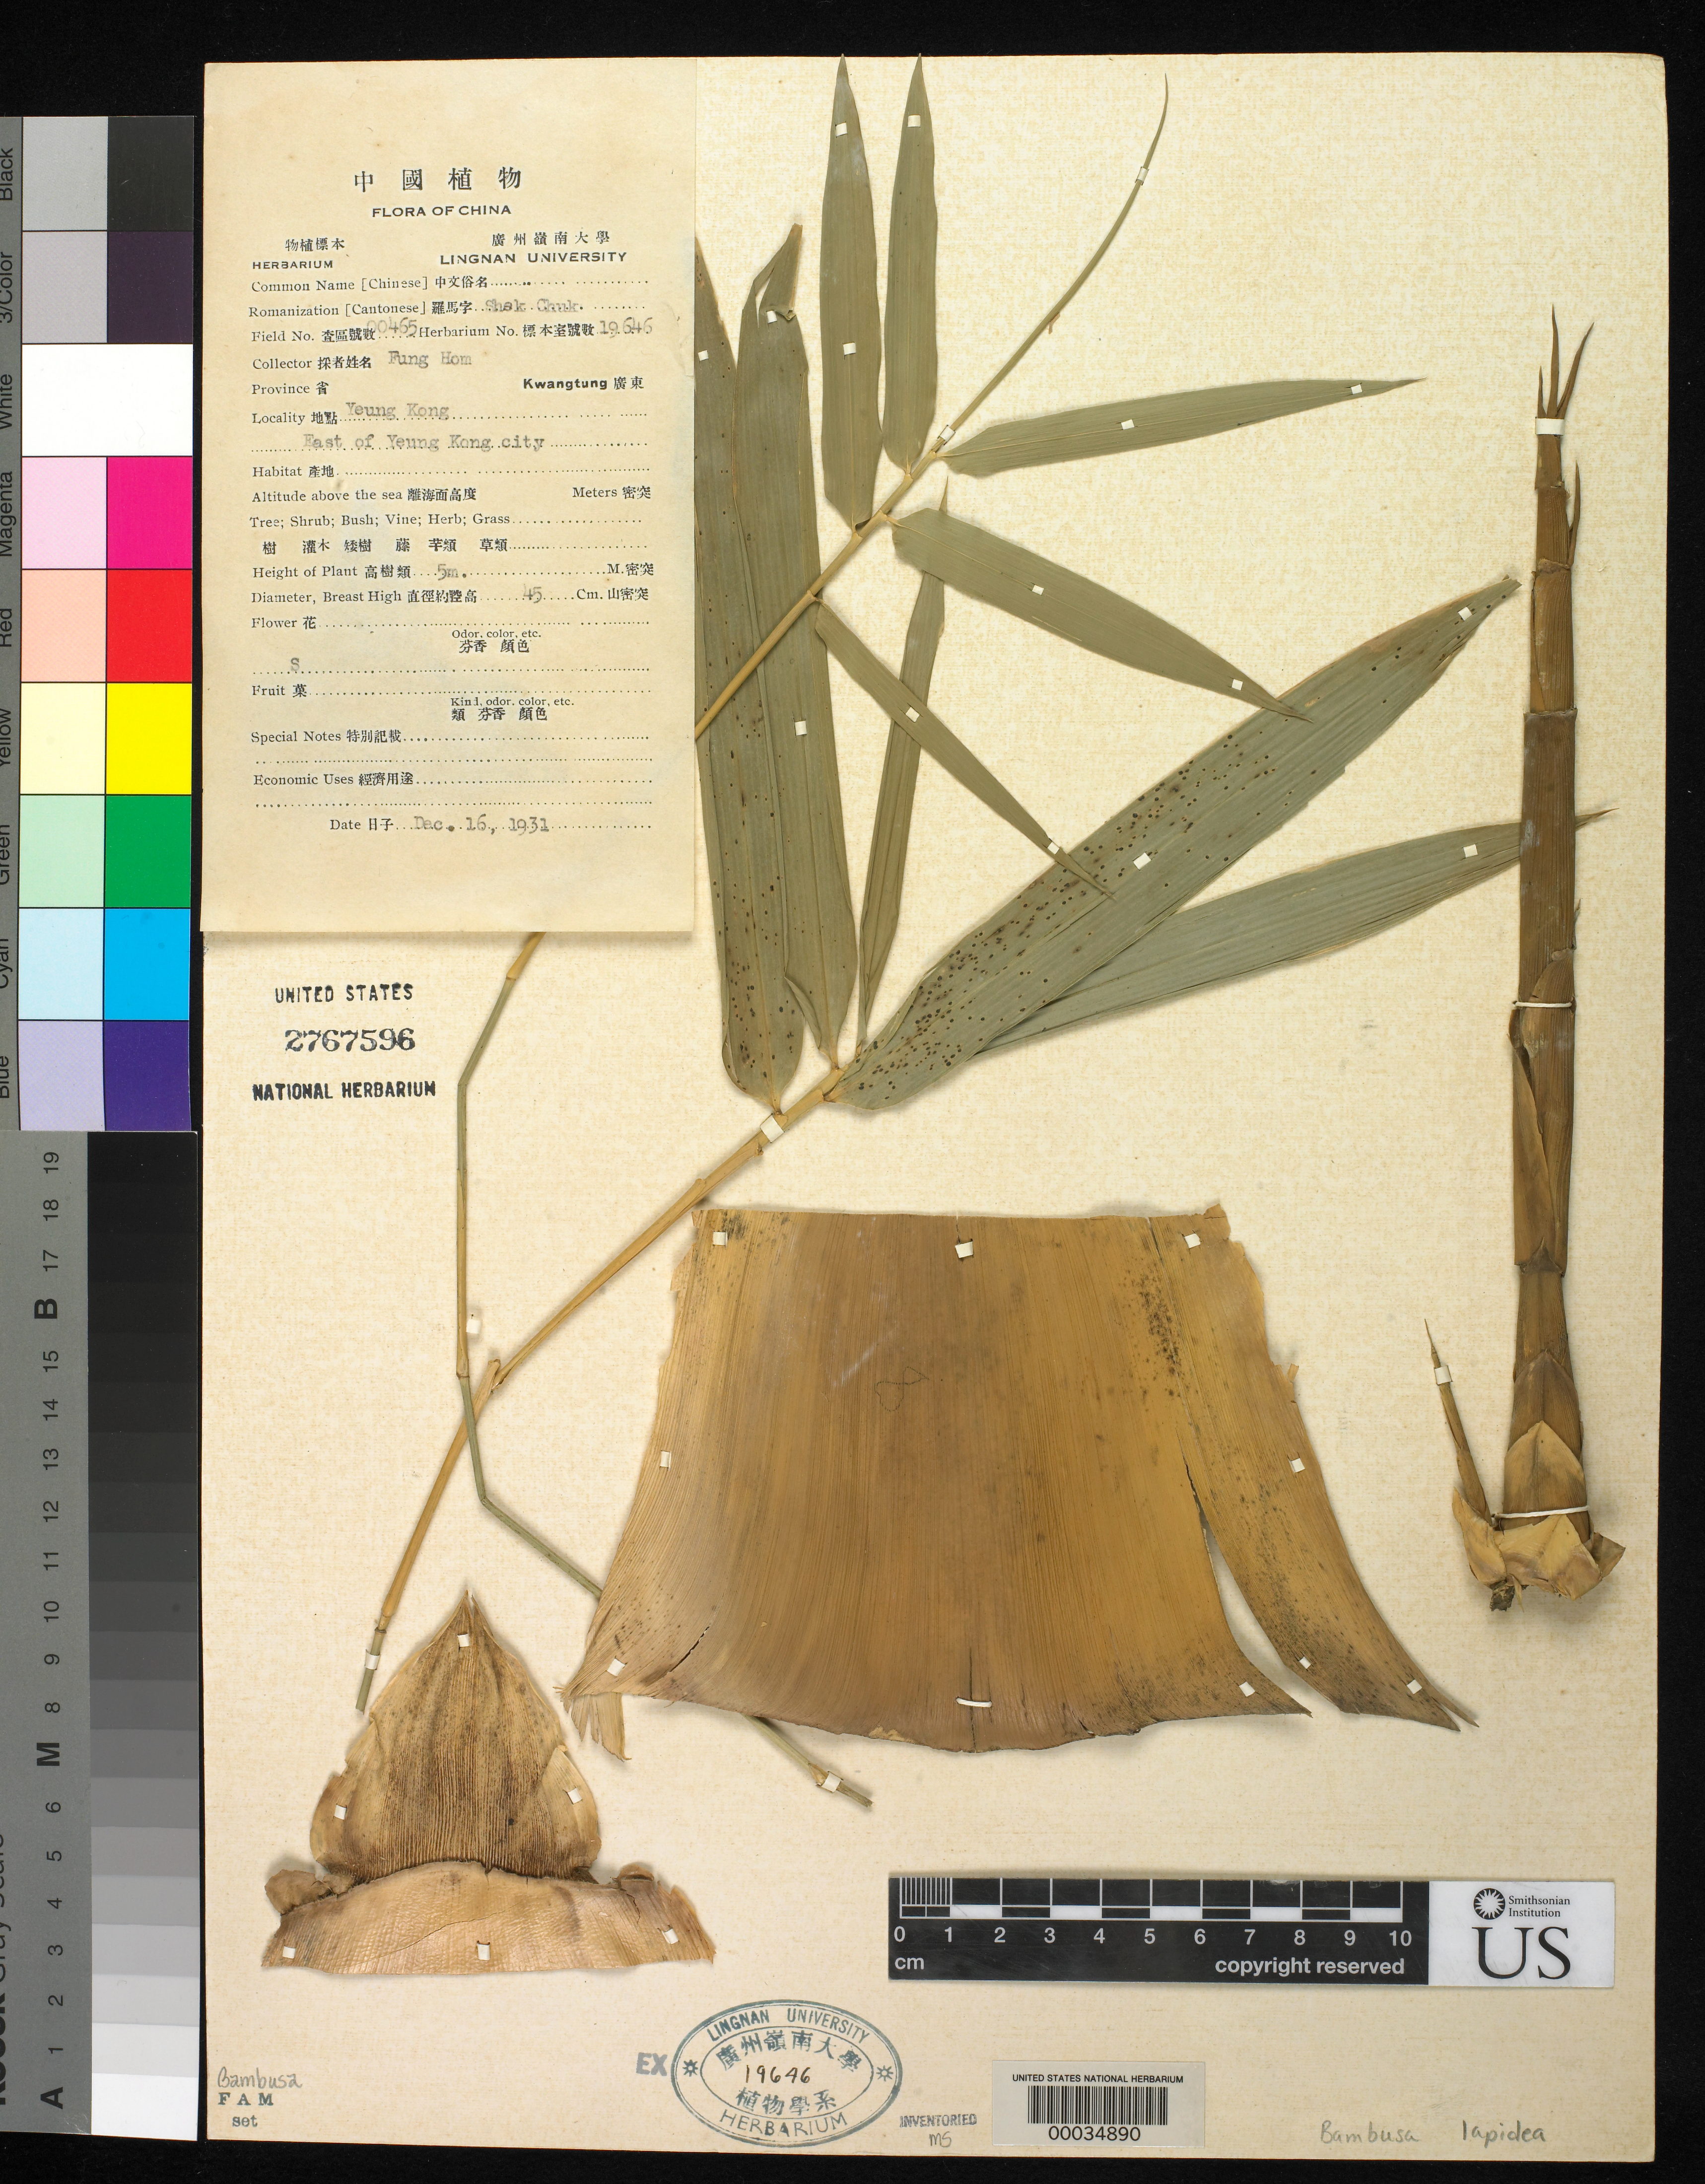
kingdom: Plantae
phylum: Tracheophyta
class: Liliopsida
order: Poales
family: Poaceae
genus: Bambusa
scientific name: Bambusa lapidea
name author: McClure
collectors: H. L. Fung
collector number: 465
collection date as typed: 16 Dec 1931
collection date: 1931-12-16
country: China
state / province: Guangdong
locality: Yeung kong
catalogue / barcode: US 2767596